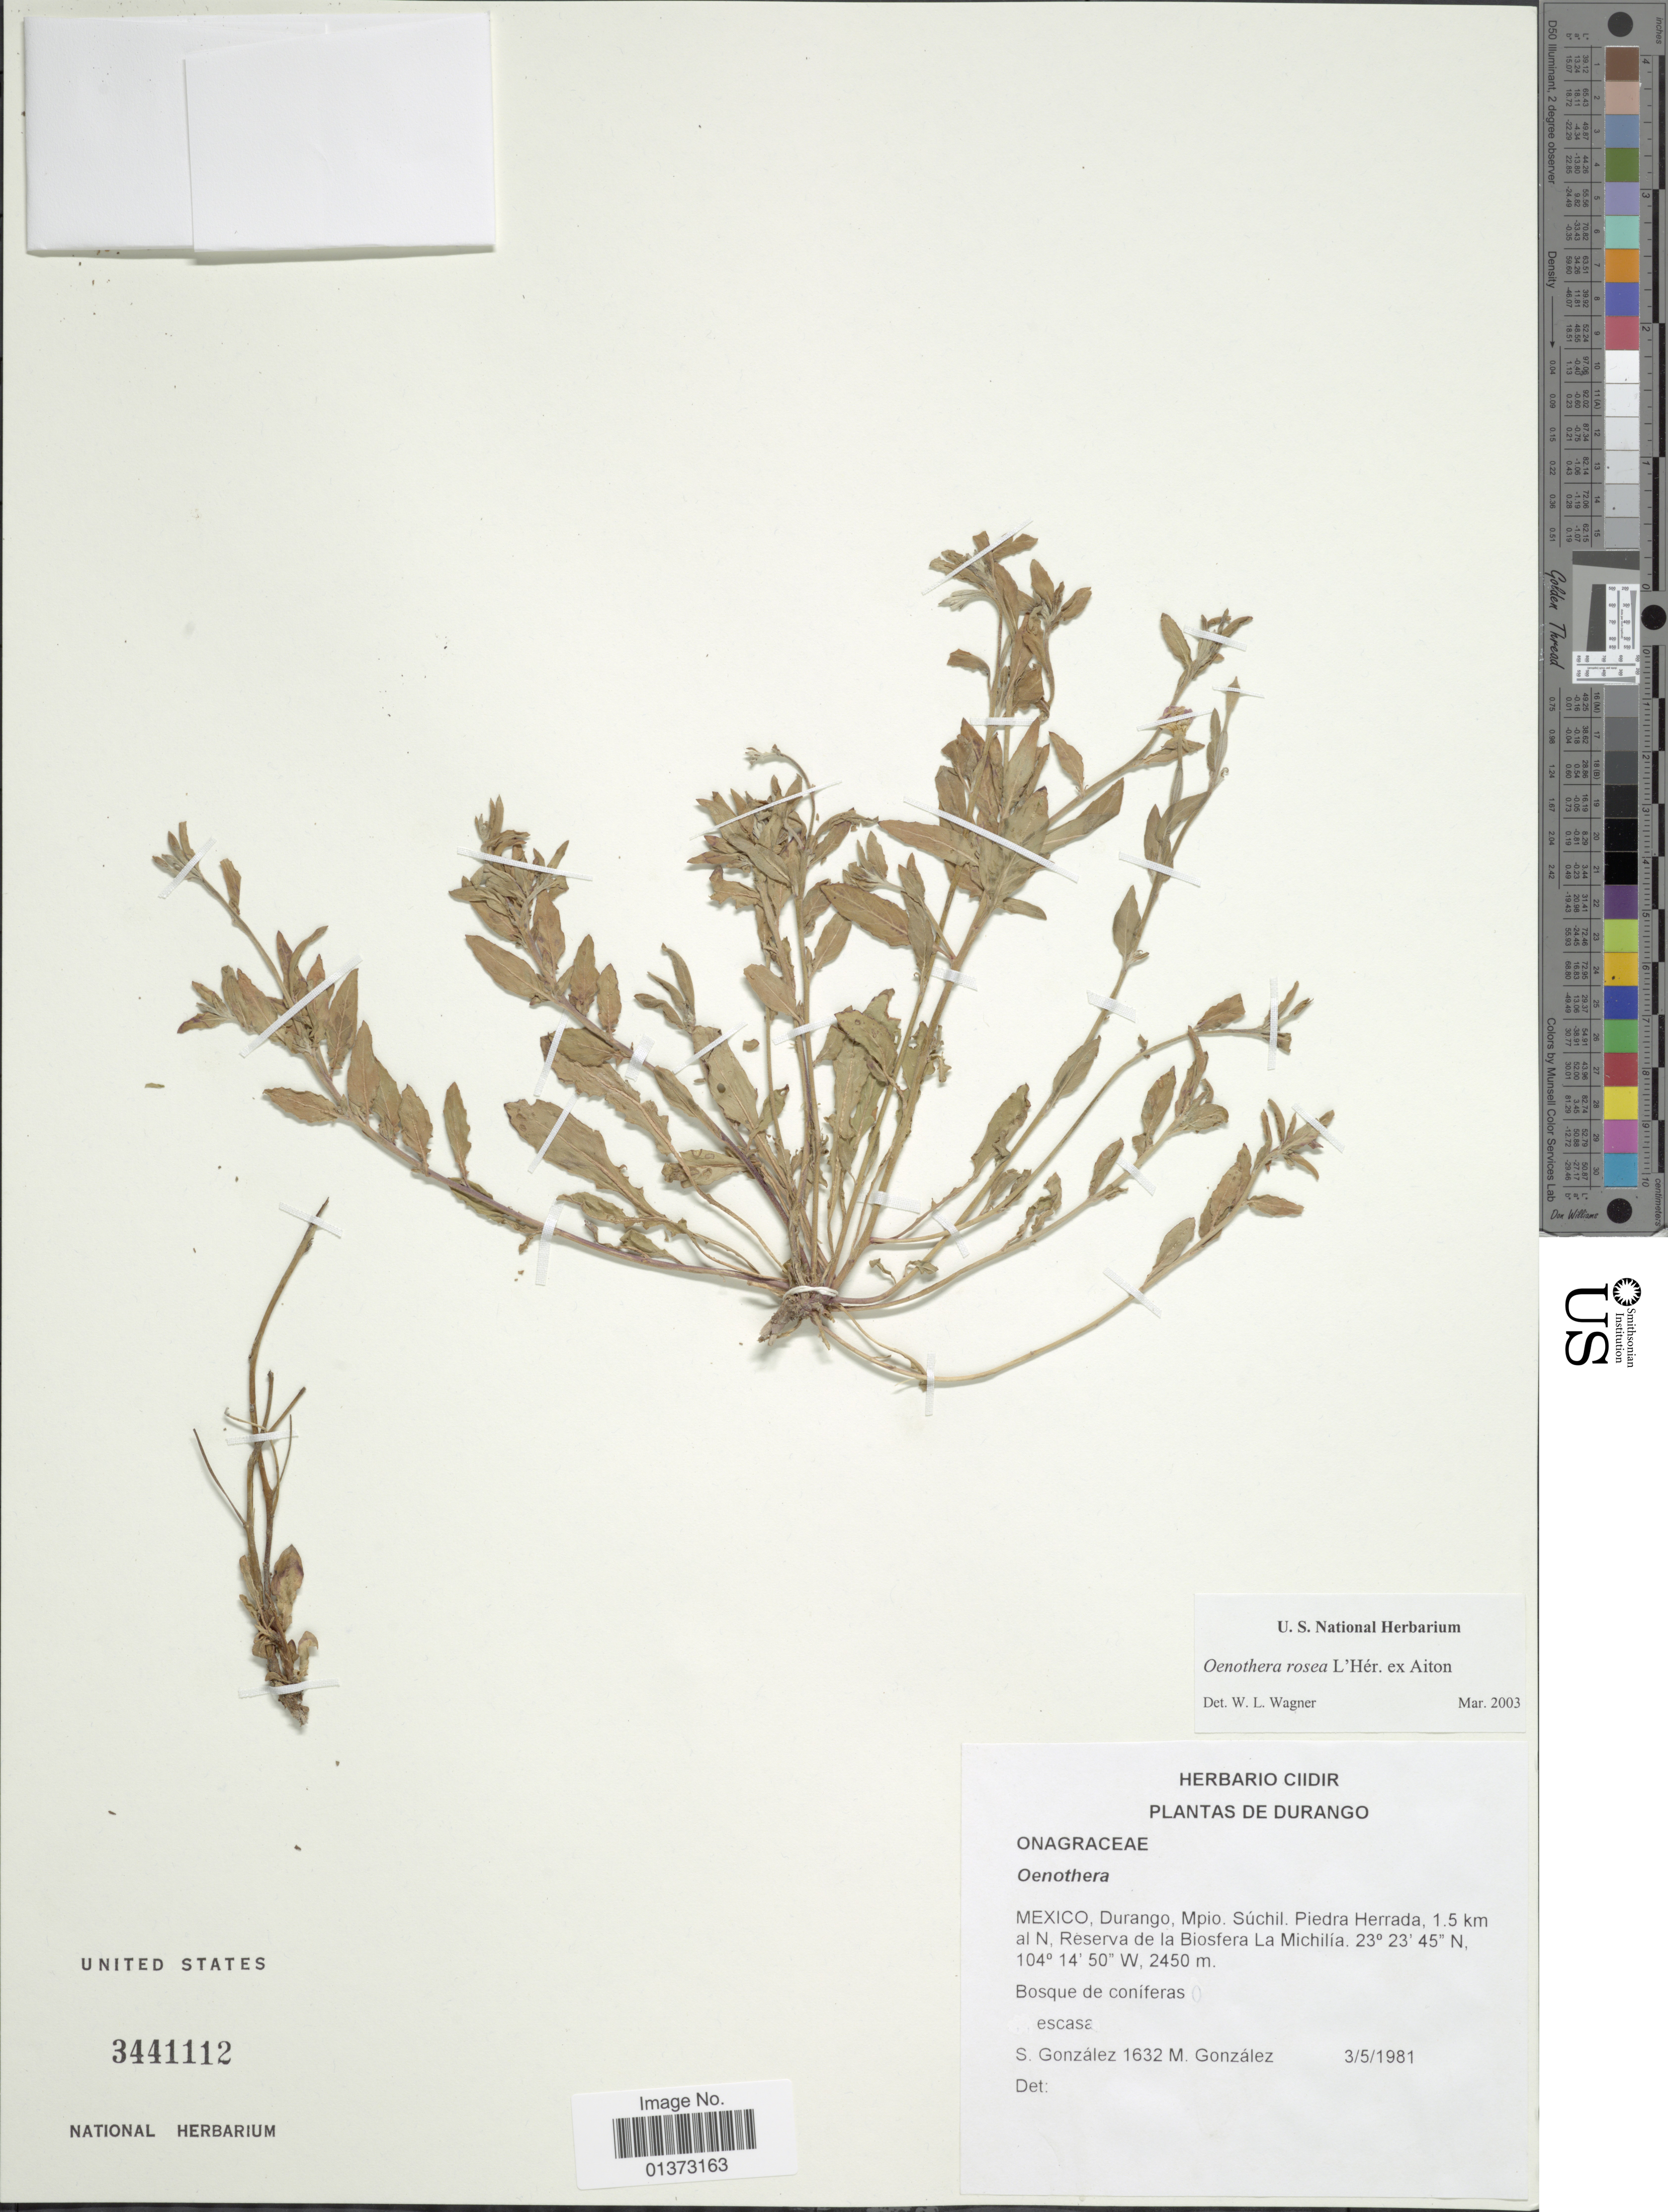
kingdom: Plantae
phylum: Tracheophyta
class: Magnoliopsida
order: Myrtales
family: Onagraceae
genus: Oenothera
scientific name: Oenothera rosea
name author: L'Hér. ex Aiton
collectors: S. González & M. González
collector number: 1632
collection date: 1981-05-03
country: Mexico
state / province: Durango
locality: Mpio. Suchil, Piedra Herrada, 1.5 km al N, Reserva de la Biosfera La Michilia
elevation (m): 2450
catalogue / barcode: US 3441112